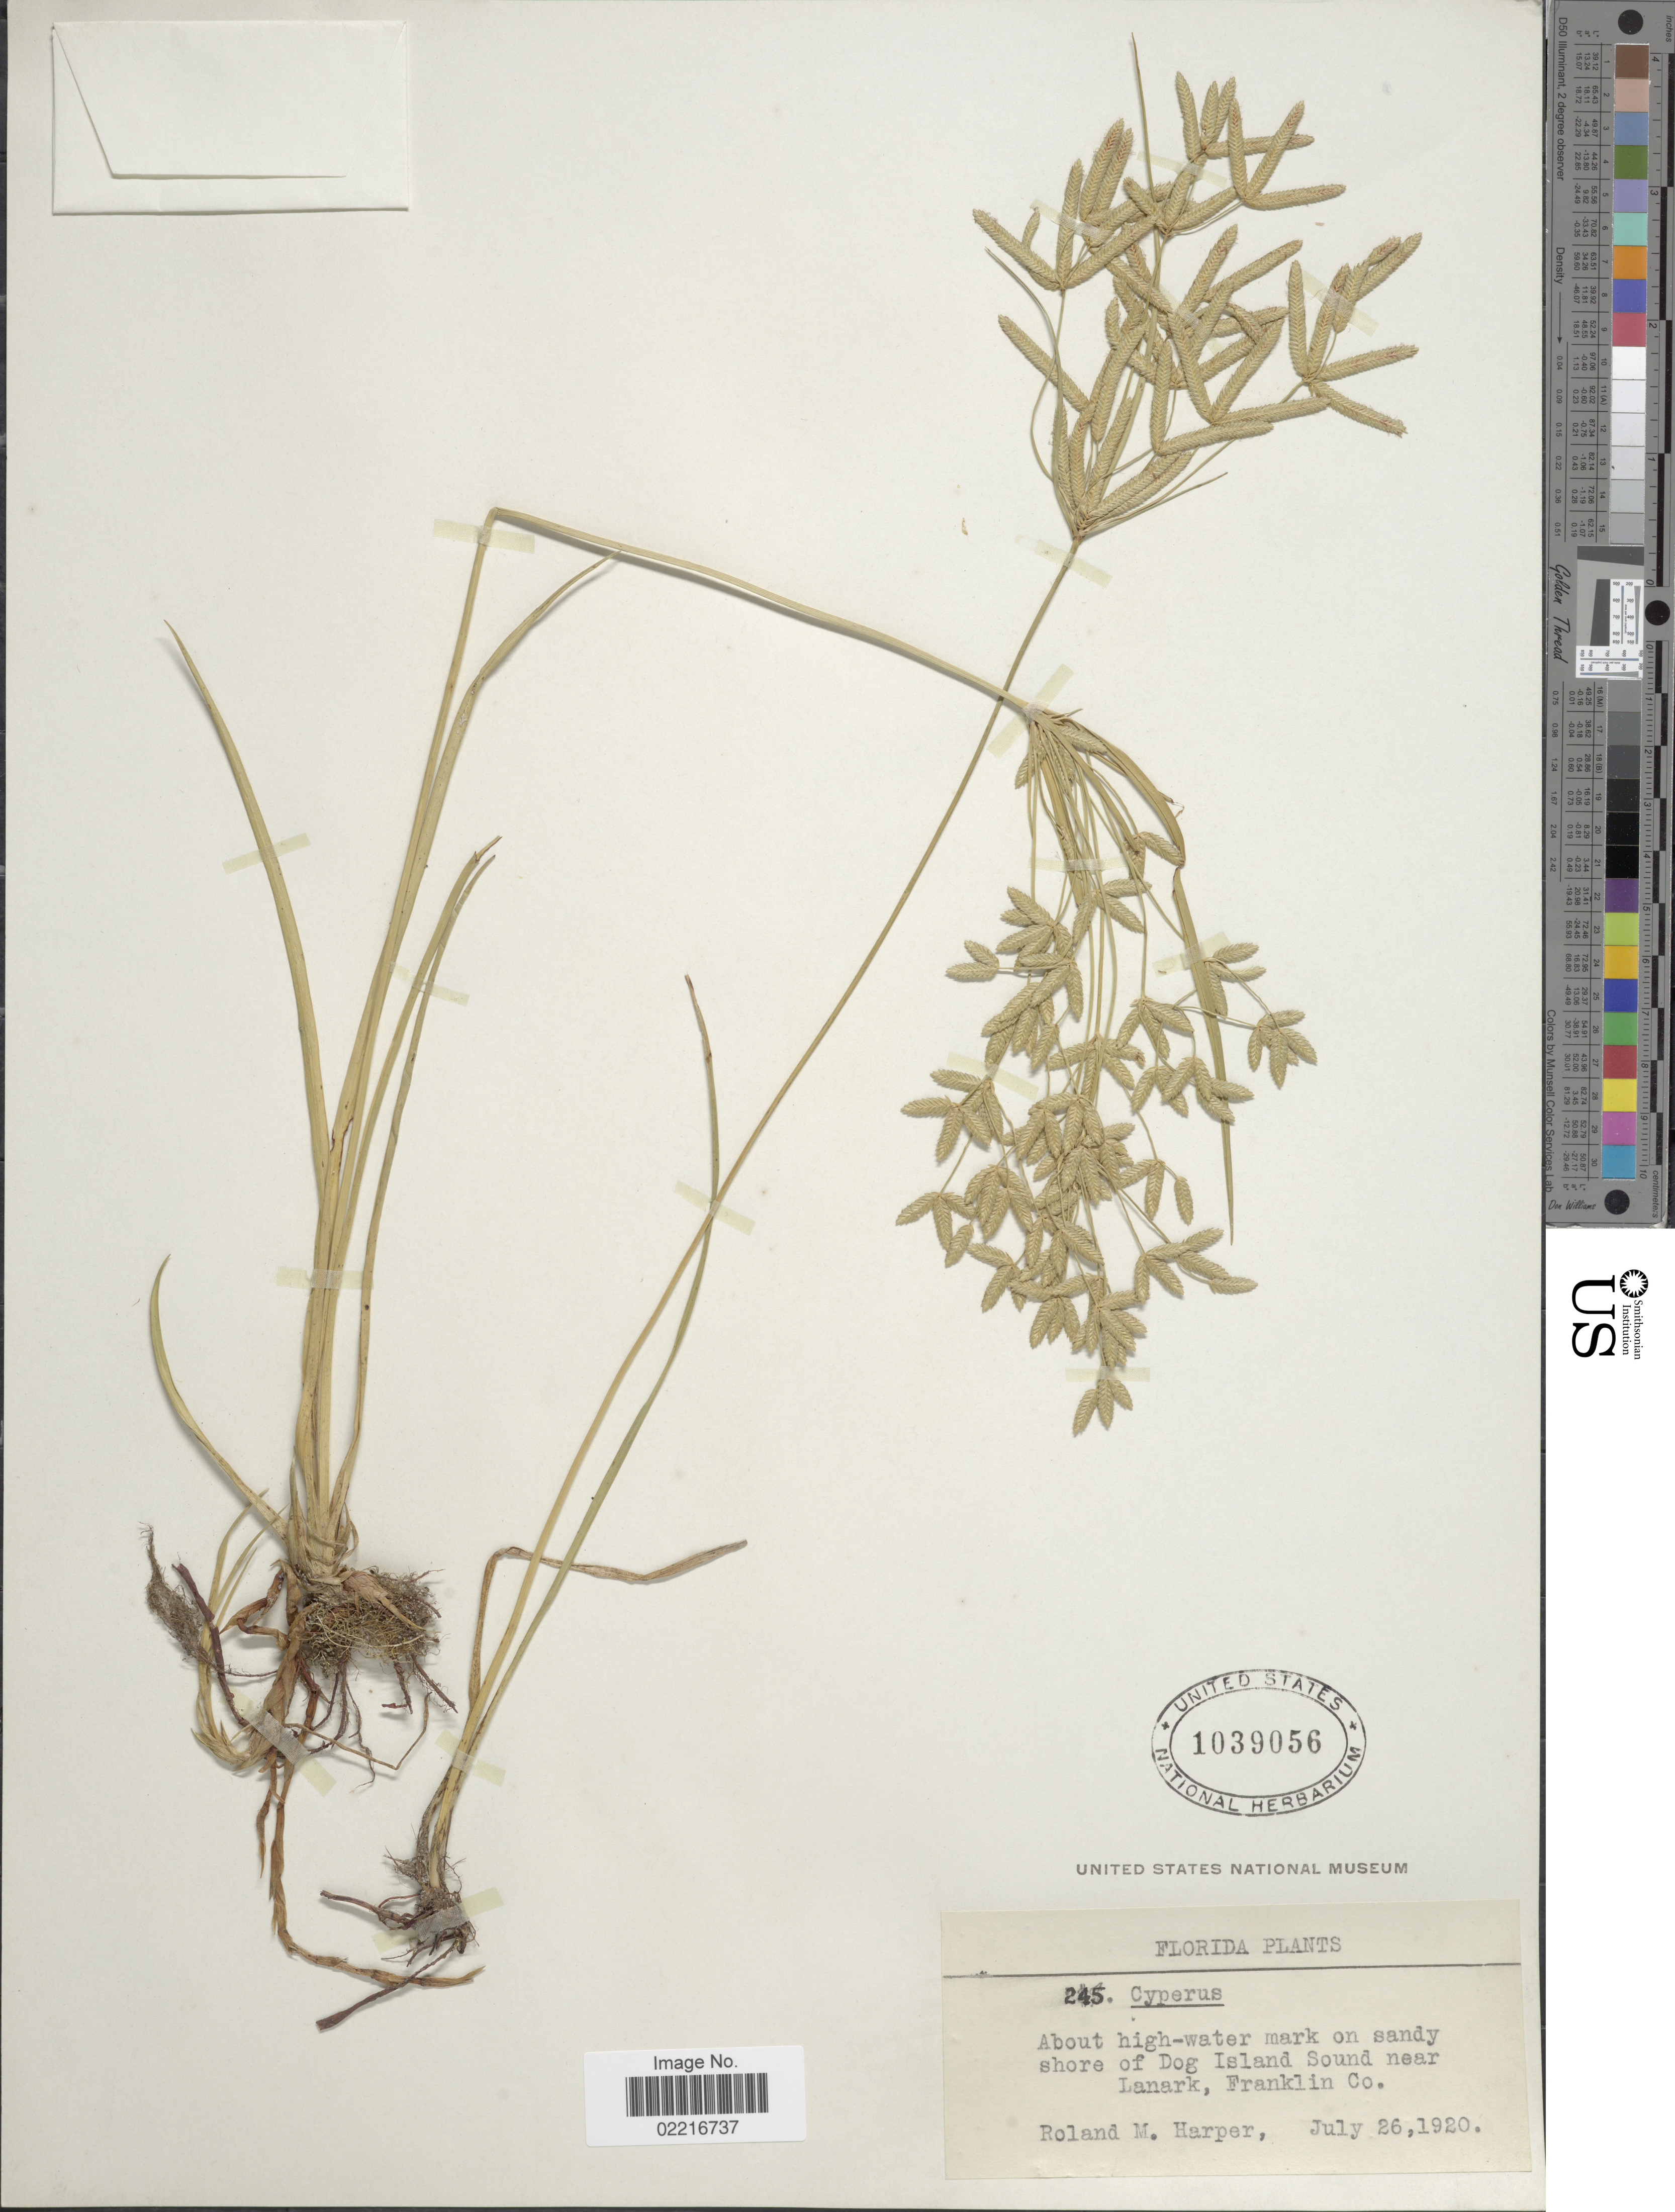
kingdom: Plantae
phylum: Tracheophyta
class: Liliopsida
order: Poales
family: Cyperaceae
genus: Cyperus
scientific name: Cyperus lecontei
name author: Torr. ex Steud.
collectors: R. M. Harper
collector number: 245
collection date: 1920-07-26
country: United States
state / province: Florida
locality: Shore of Dog Island Sound near Lanark, Franklin Co.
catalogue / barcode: US 1039056